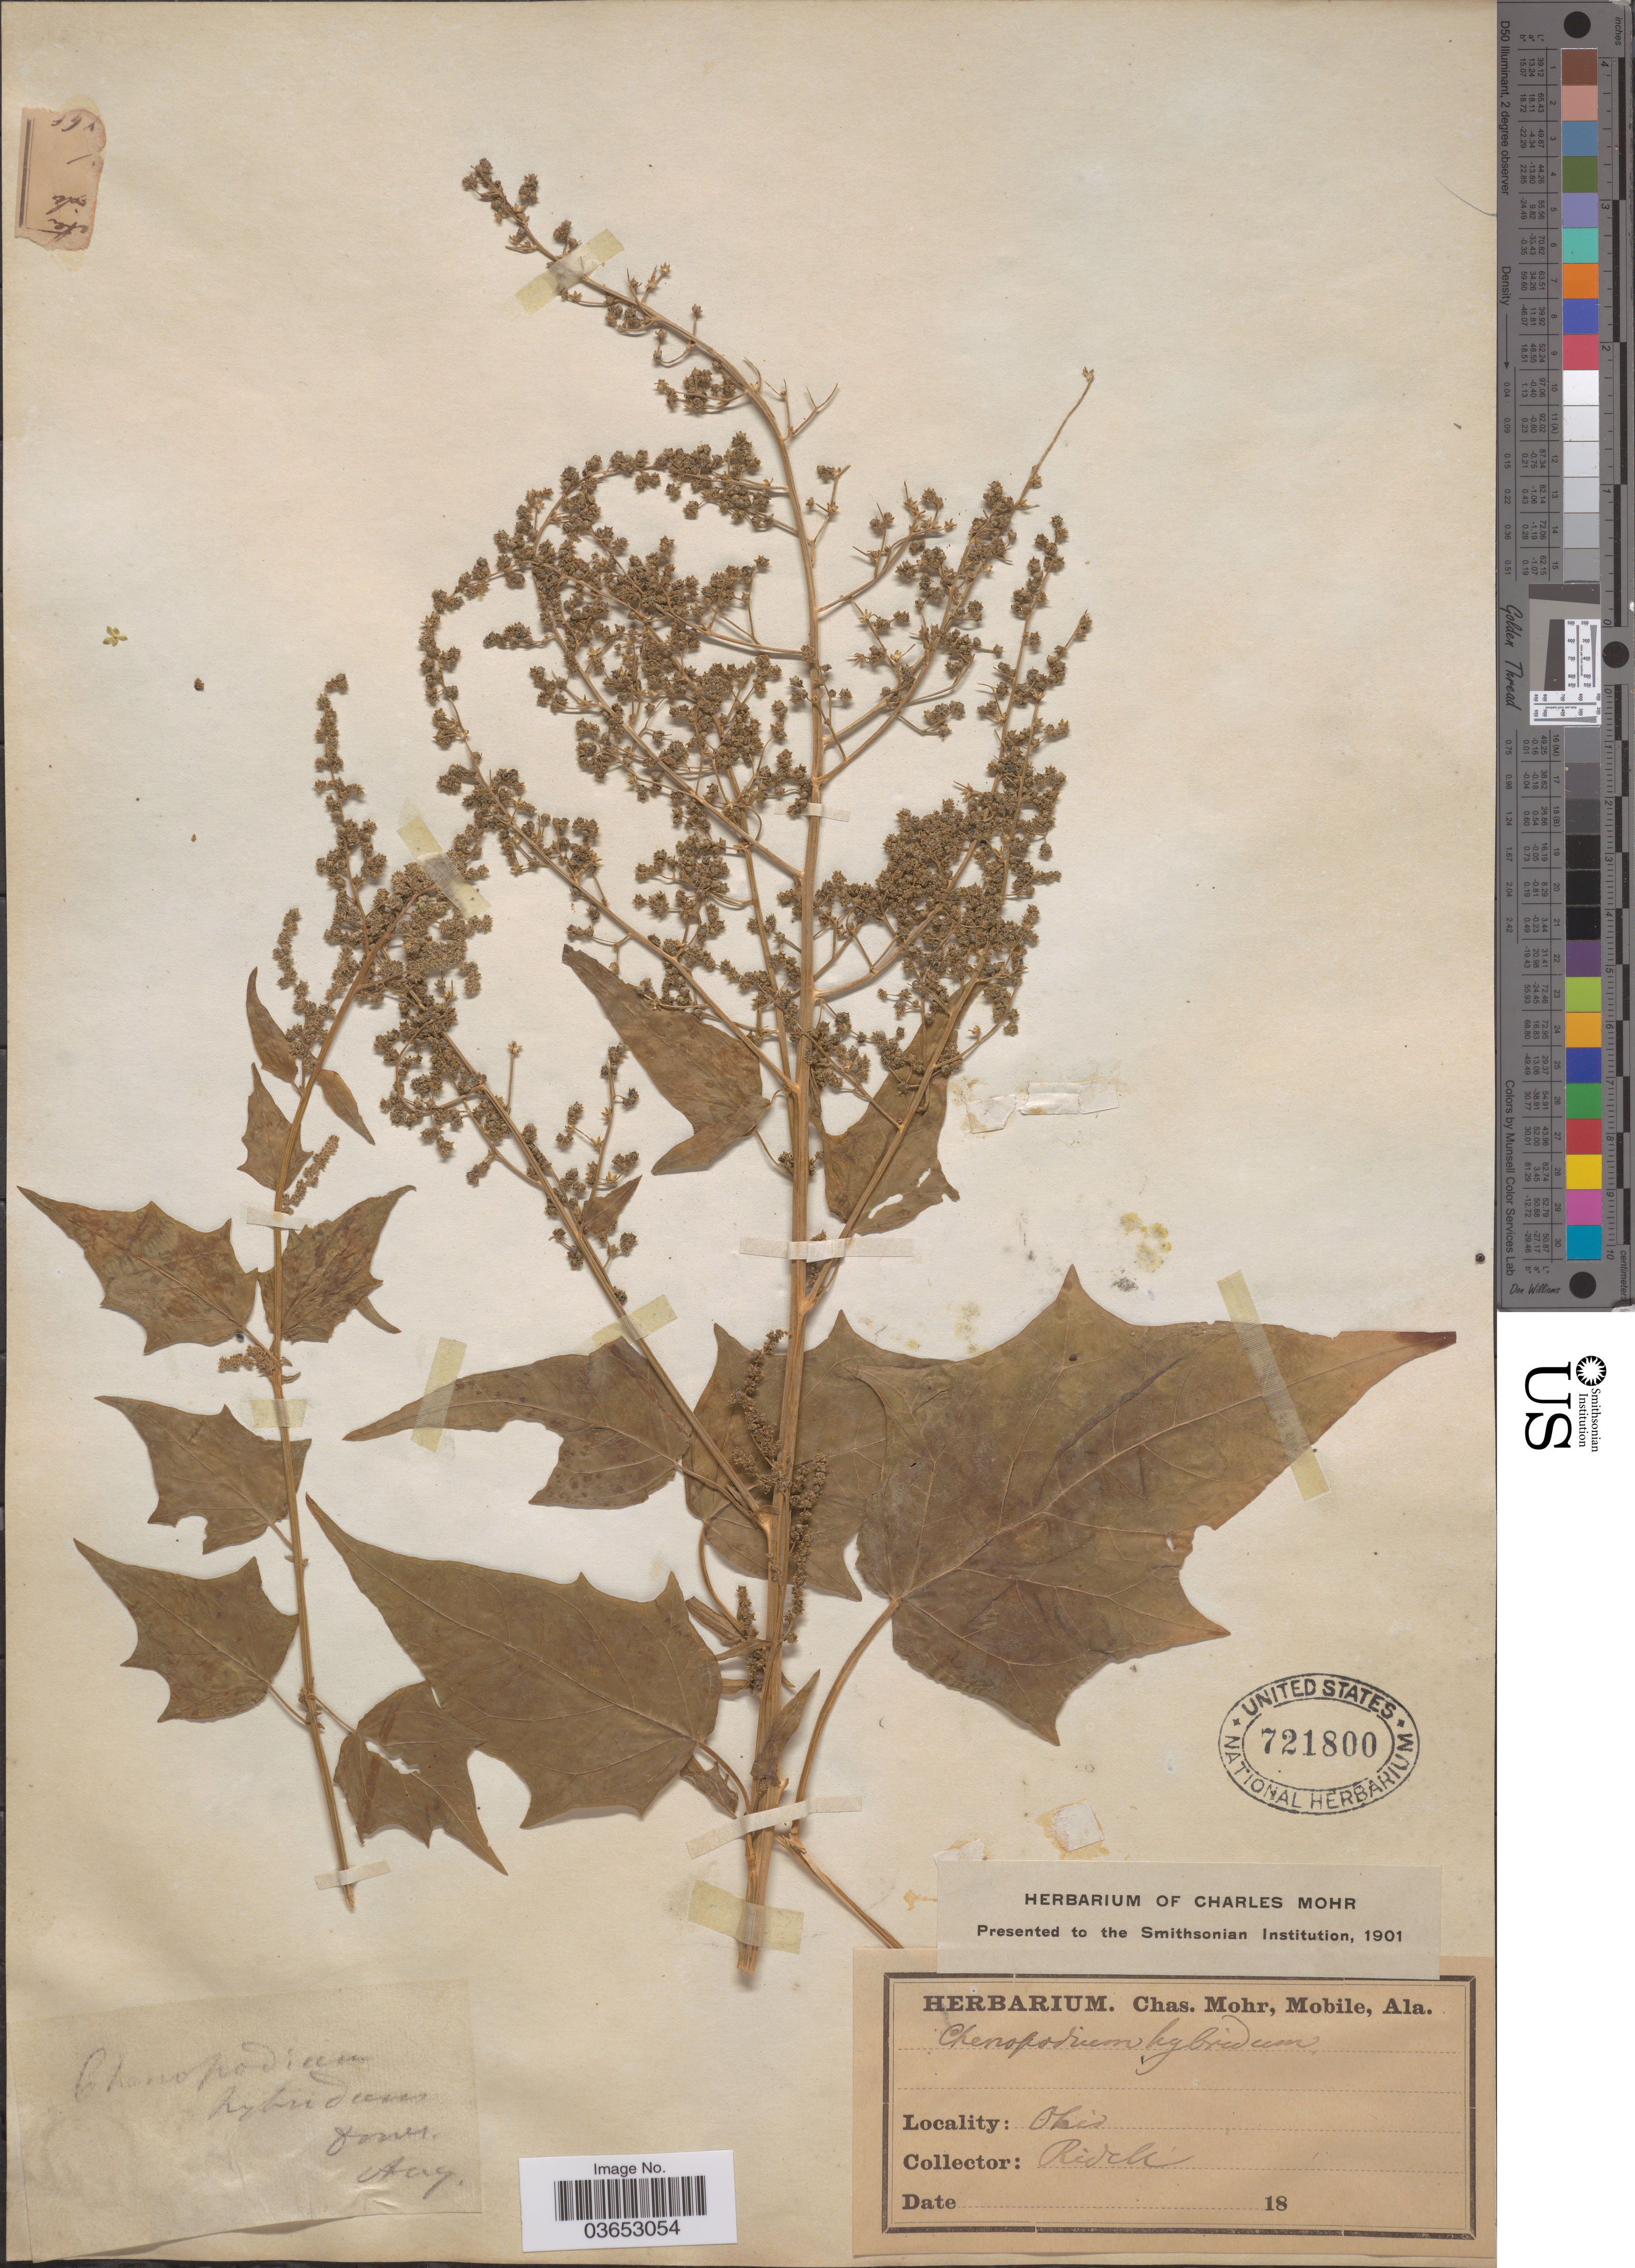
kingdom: Plantae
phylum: Tracheophyta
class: Magnoliopsida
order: Caryophyllales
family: Amaranthaceae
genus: Chenopodium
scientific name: Chenopodium gigantospermum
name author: Aellen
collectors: -. Ridell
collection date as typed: Aug. 18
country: United States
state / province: Ohio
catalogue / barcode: US 721800